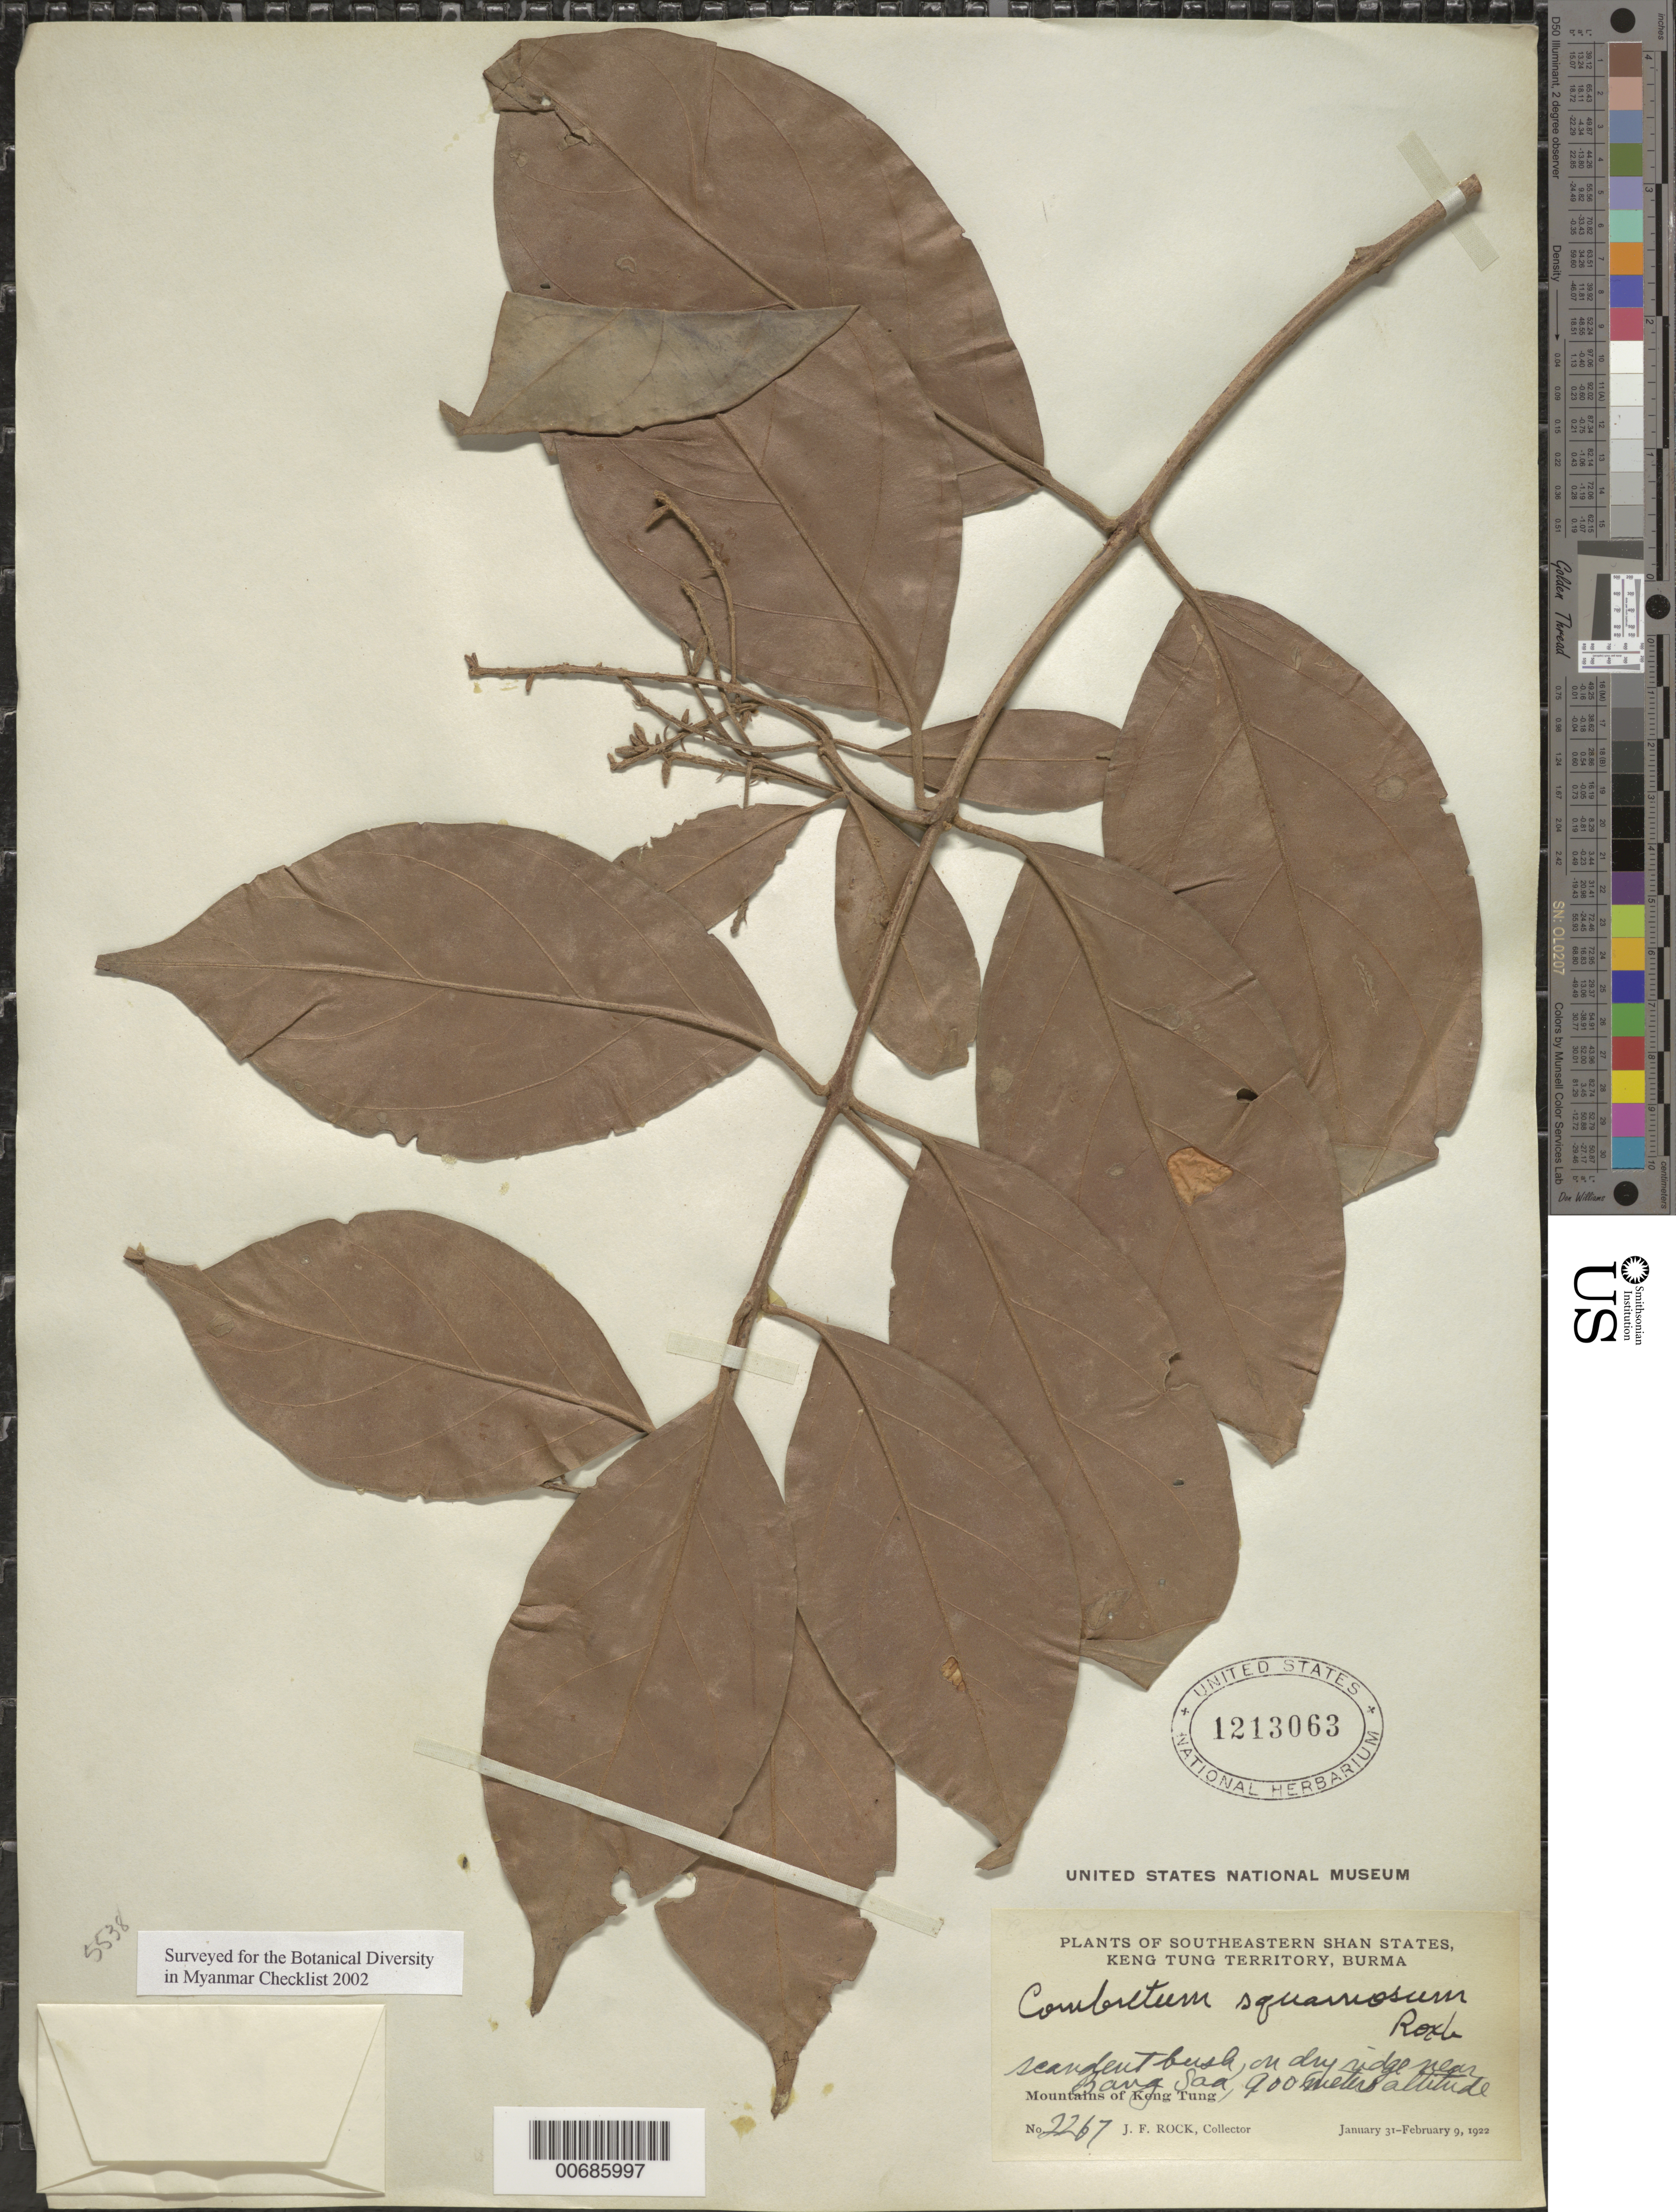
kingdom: Plantae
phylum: Tracheophyta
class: Magnoliopsida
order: Myrtales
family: Combretaceae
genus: Combretum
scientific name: Combretum squamosum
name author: Roxb.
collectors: J. F. Rock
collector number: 2267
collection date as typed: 31 Jan 1922 to 09 Feb 1922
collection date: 1922-01-31/1922-02-09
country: Myanmar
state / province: Shan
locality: Southeastern Shan States, Keng Tung Terr., Keng Tung Mts., Bang Saa, vic.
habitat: Dry ridge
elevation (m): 900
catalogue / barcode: US 1213063